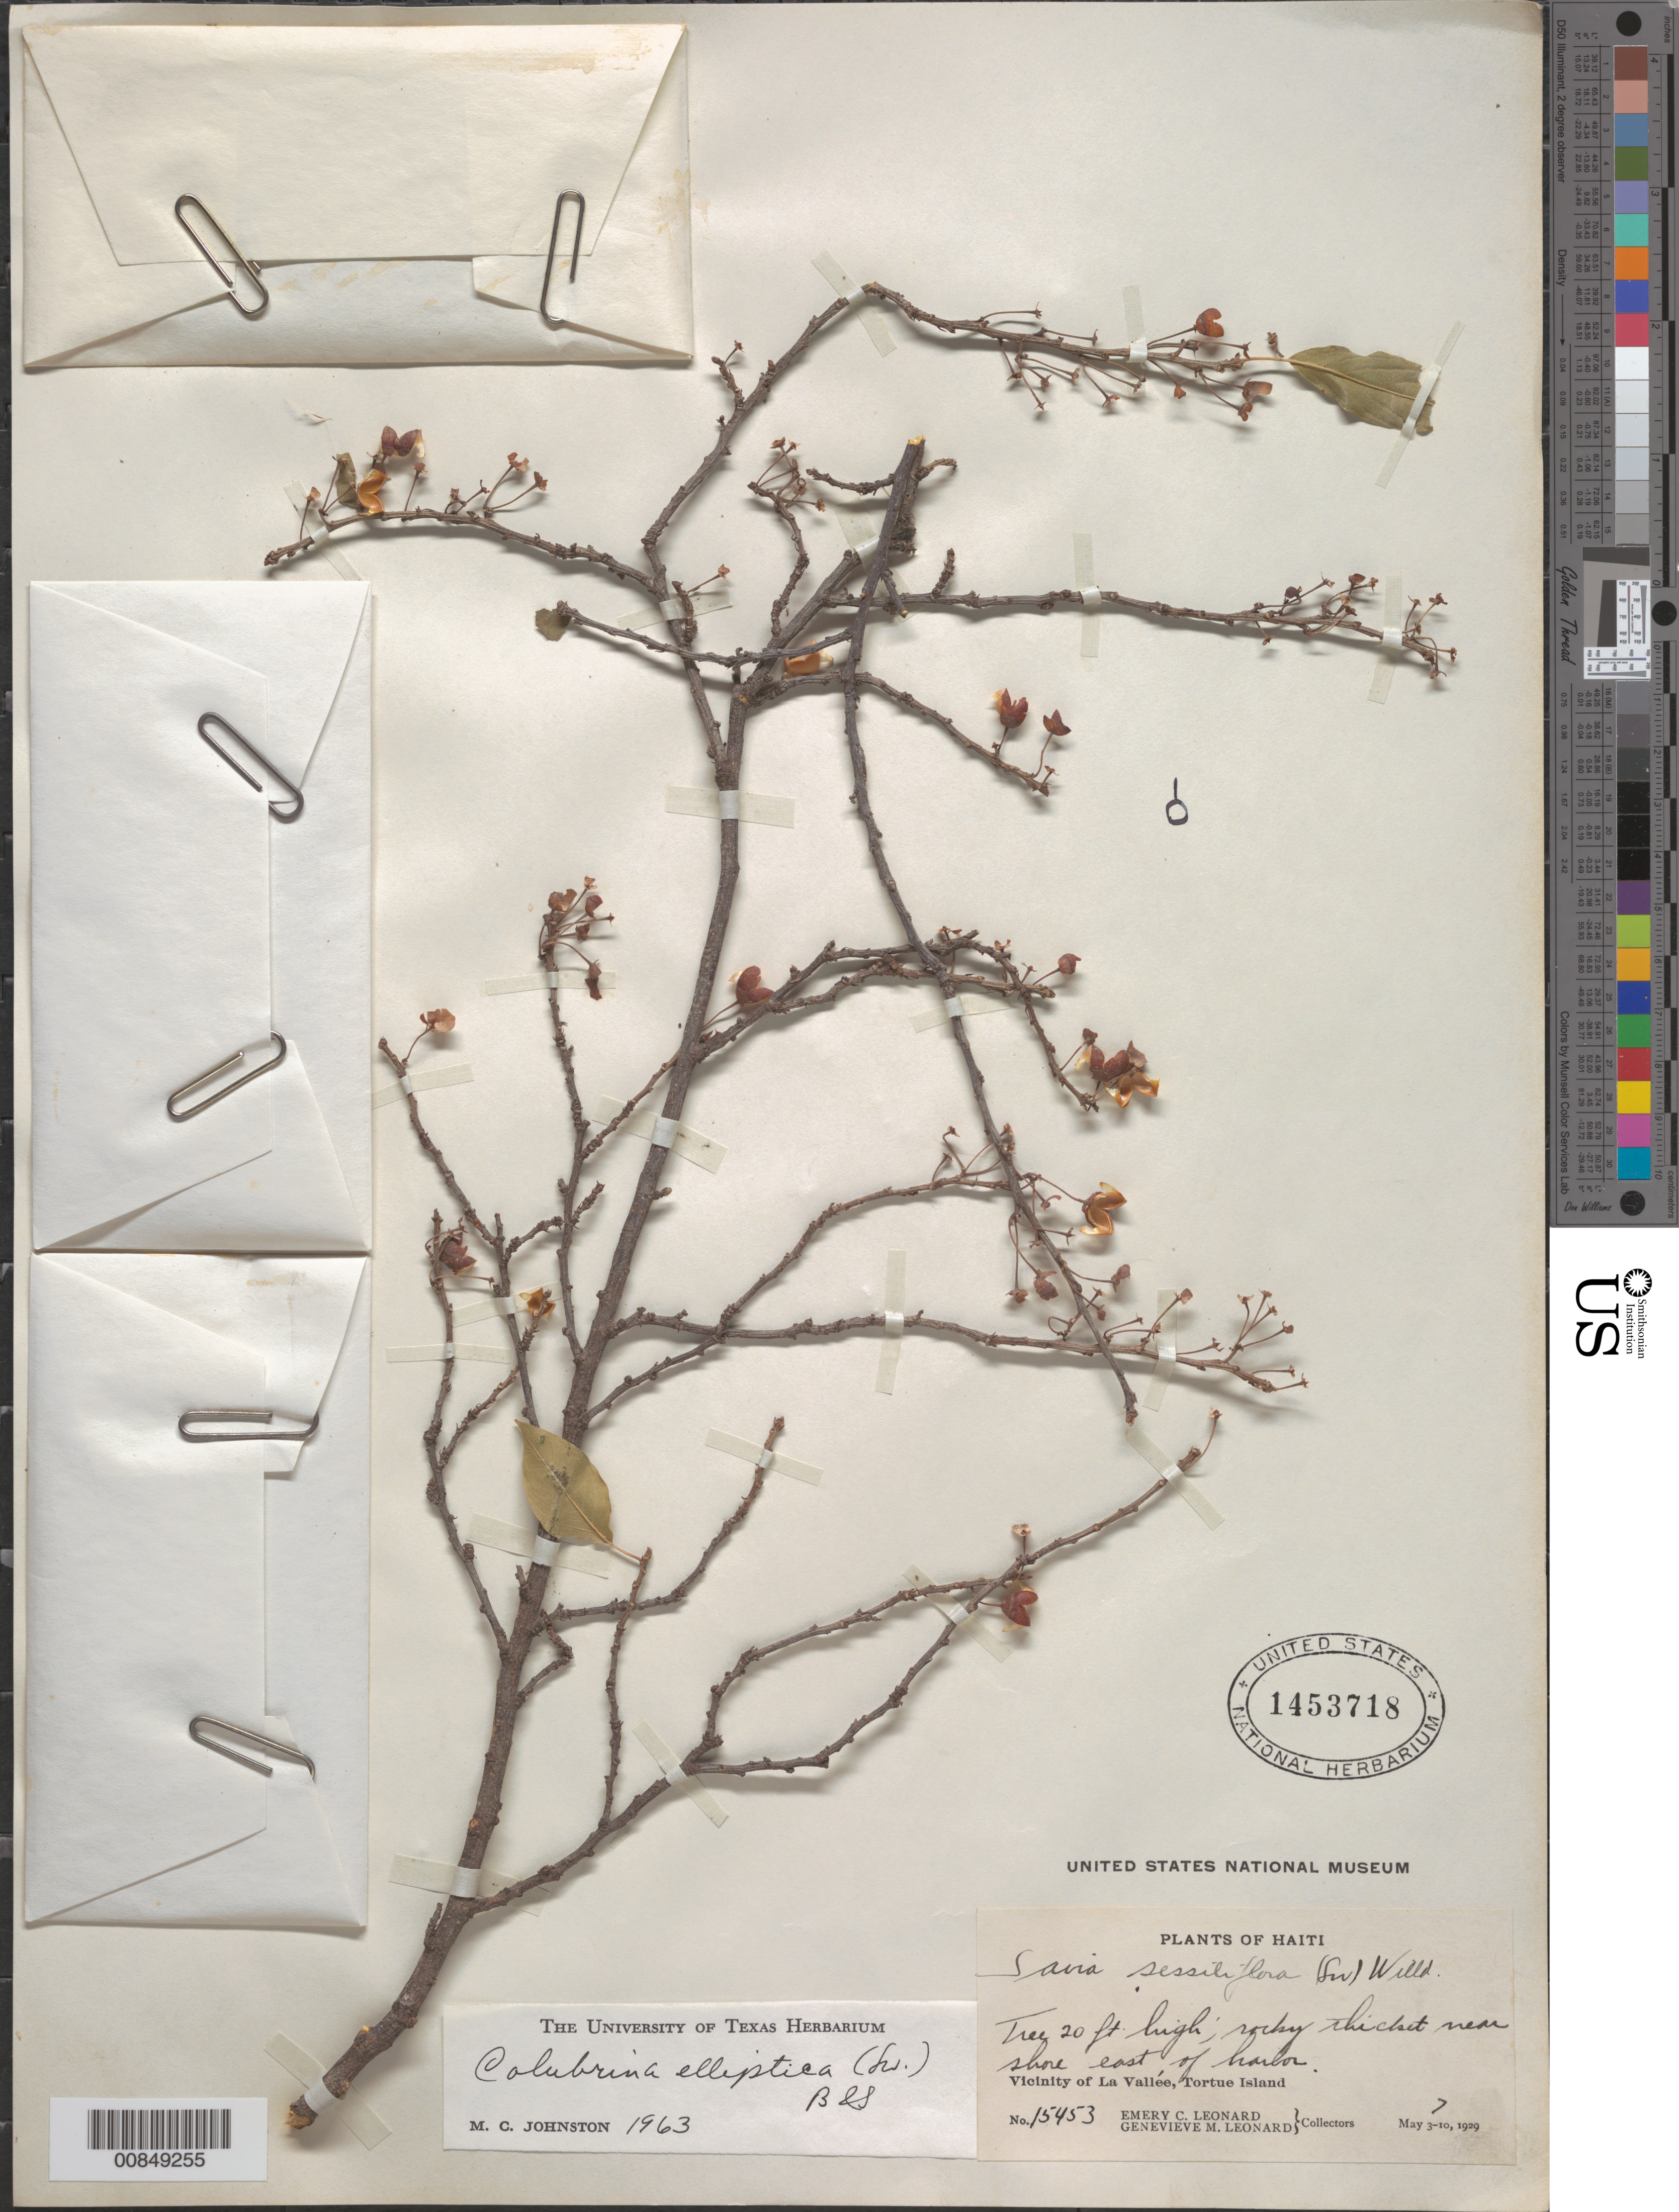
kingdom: Plantae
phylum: Tracheophyta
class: Magnoliopsida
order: Rosales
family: Rhamnaceae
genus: Colubrina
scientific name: Colubrina elliptica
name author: (Sw.) Brizicky & W.L. Stern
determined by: Johnston, Marshall C.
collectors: E. C. Leonard & G. M. Leonard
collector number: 15453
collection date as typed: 07 May 1929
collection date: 1929-05-07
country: Haiti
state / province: Nord-Ouest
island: Île de la Tortue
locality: Vicinity of La Vallée, E of harbor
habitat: Rocky thicket near shore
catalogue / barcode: US 1453718